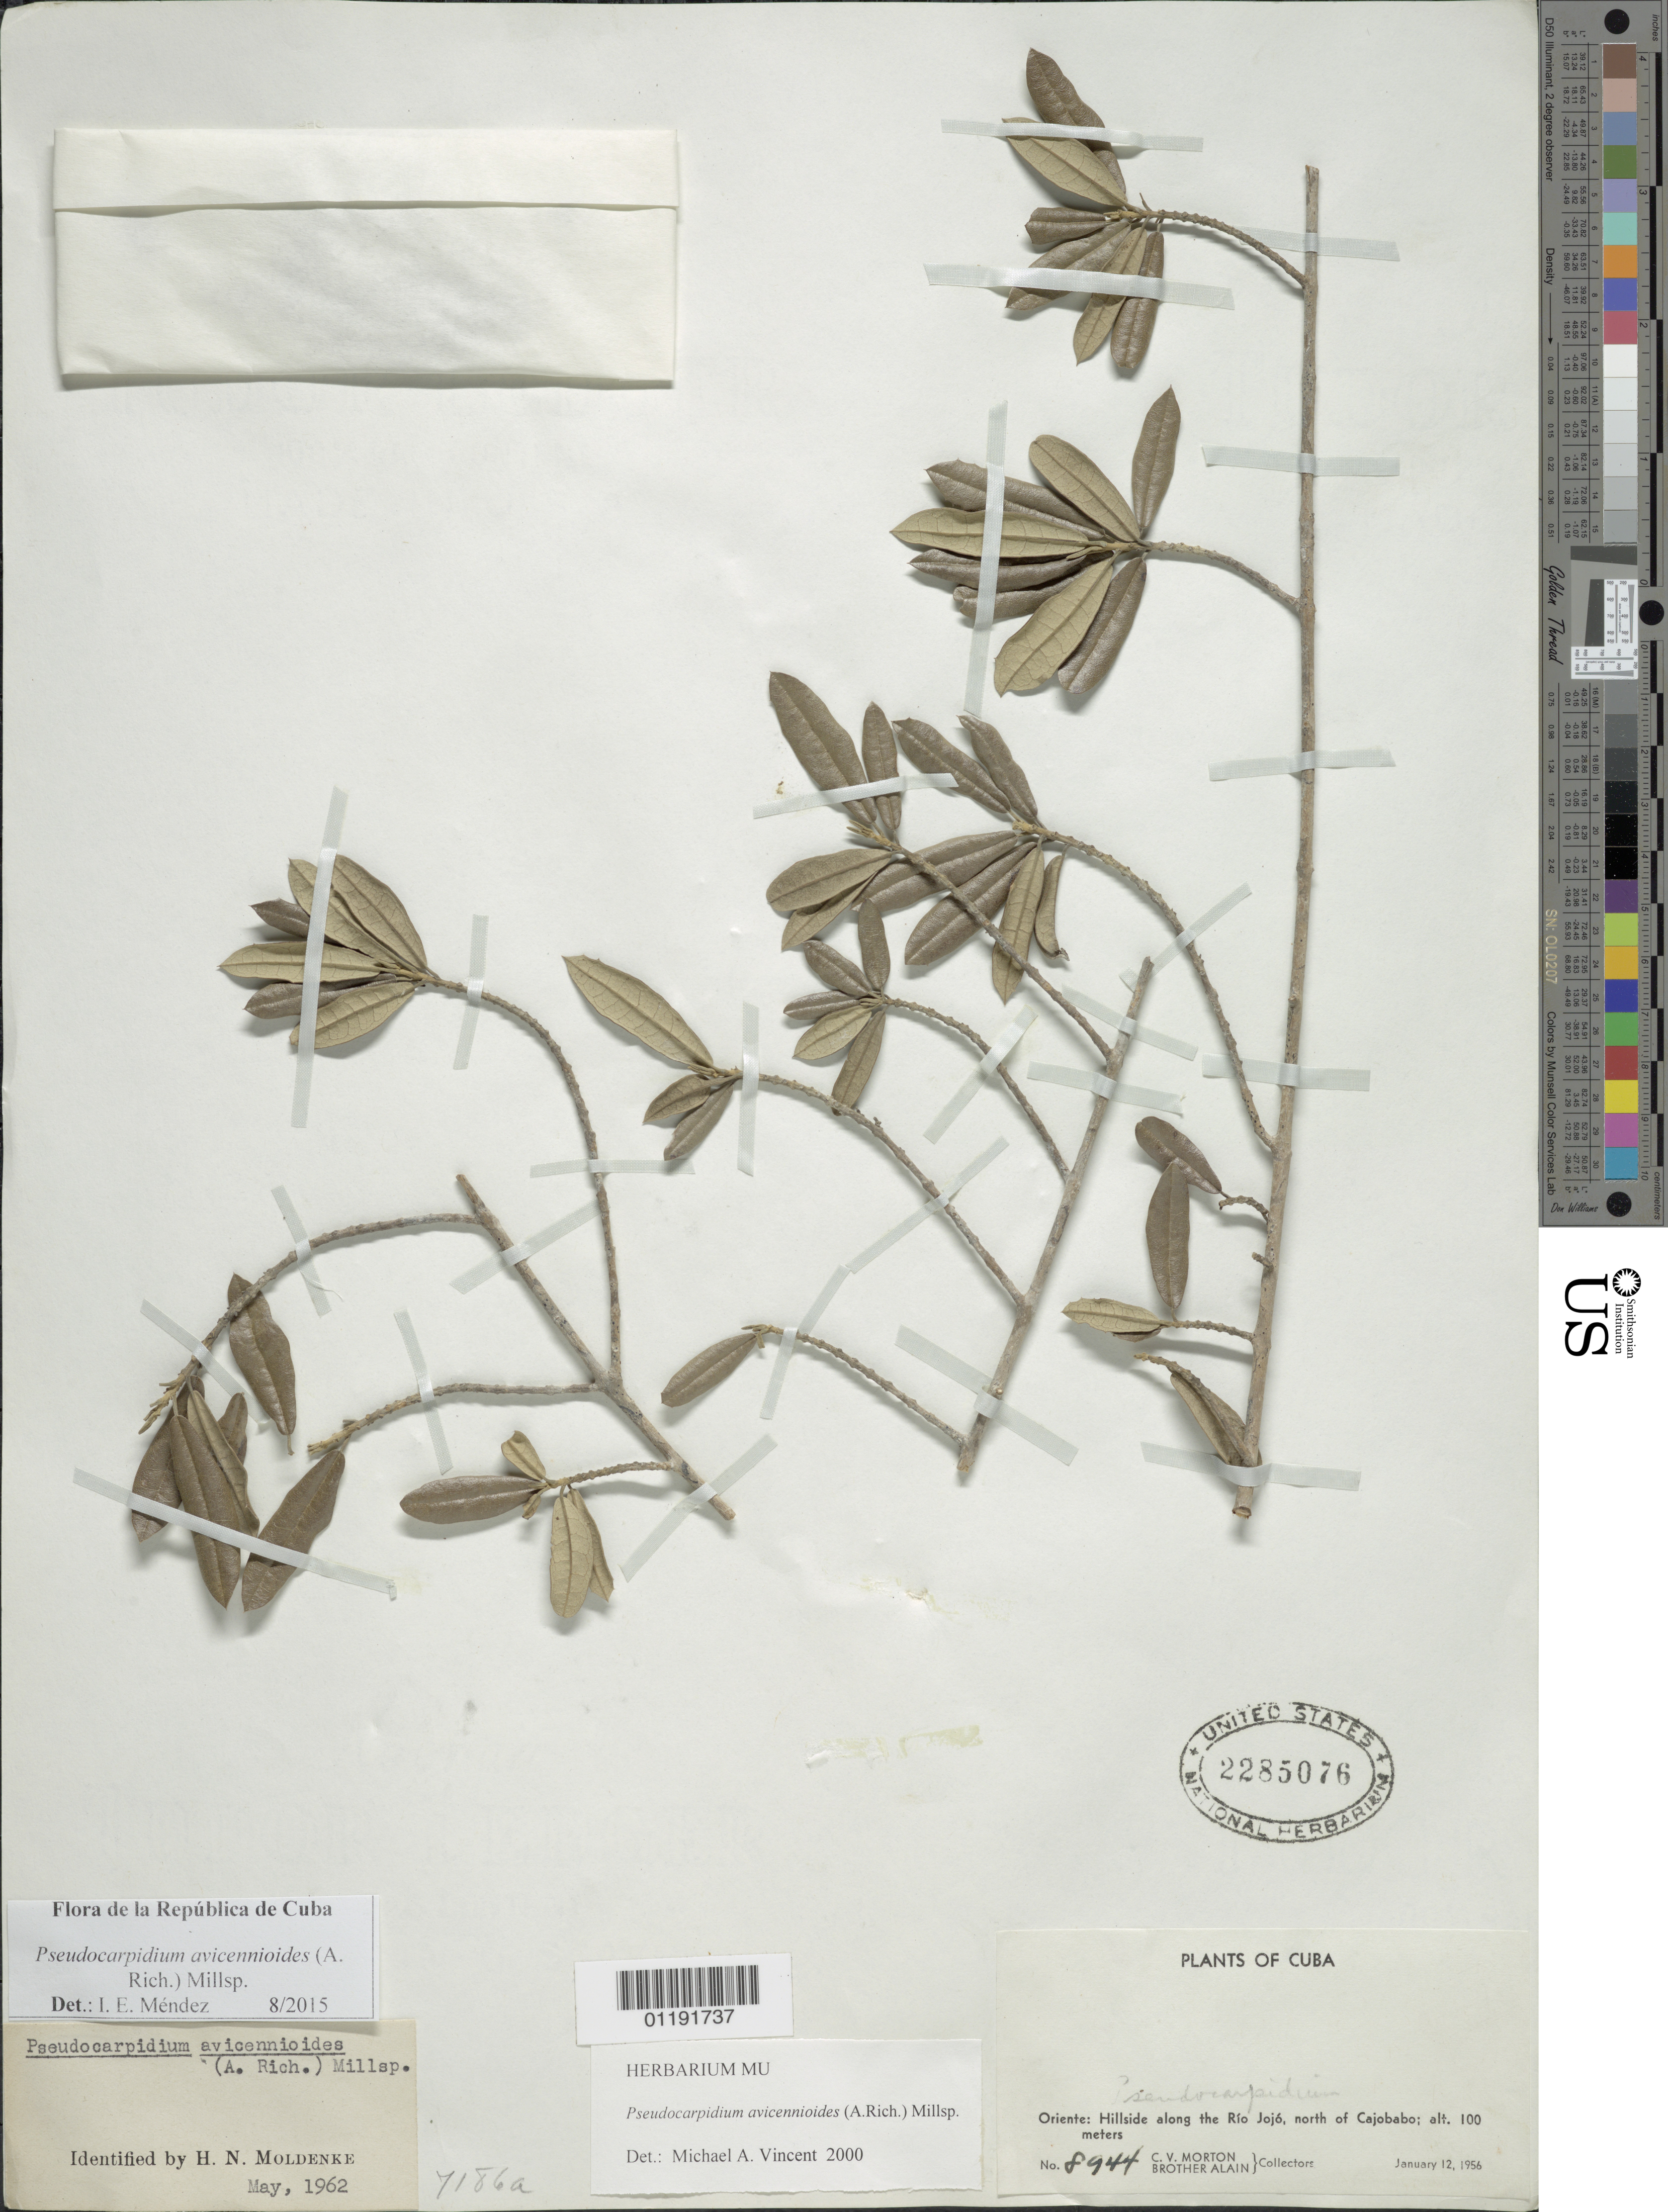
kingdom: Plantae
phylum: Tracheophyta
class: Magnoliopsida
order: Lamiales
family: Lamiaceae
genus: Pseudocarpidium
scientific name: Pseudocarpidium avicennioides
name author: (A. Rich.) Millsp.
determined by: Méndez, I. E.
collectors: C. V. Morton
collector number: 8944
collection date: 1956-01-12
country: Cuba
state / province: Guantanamo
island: Cuba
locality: Along Rio Jojo, N. of Cajobabo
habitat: Hillside along river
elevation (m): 100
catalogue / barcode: US 2285076